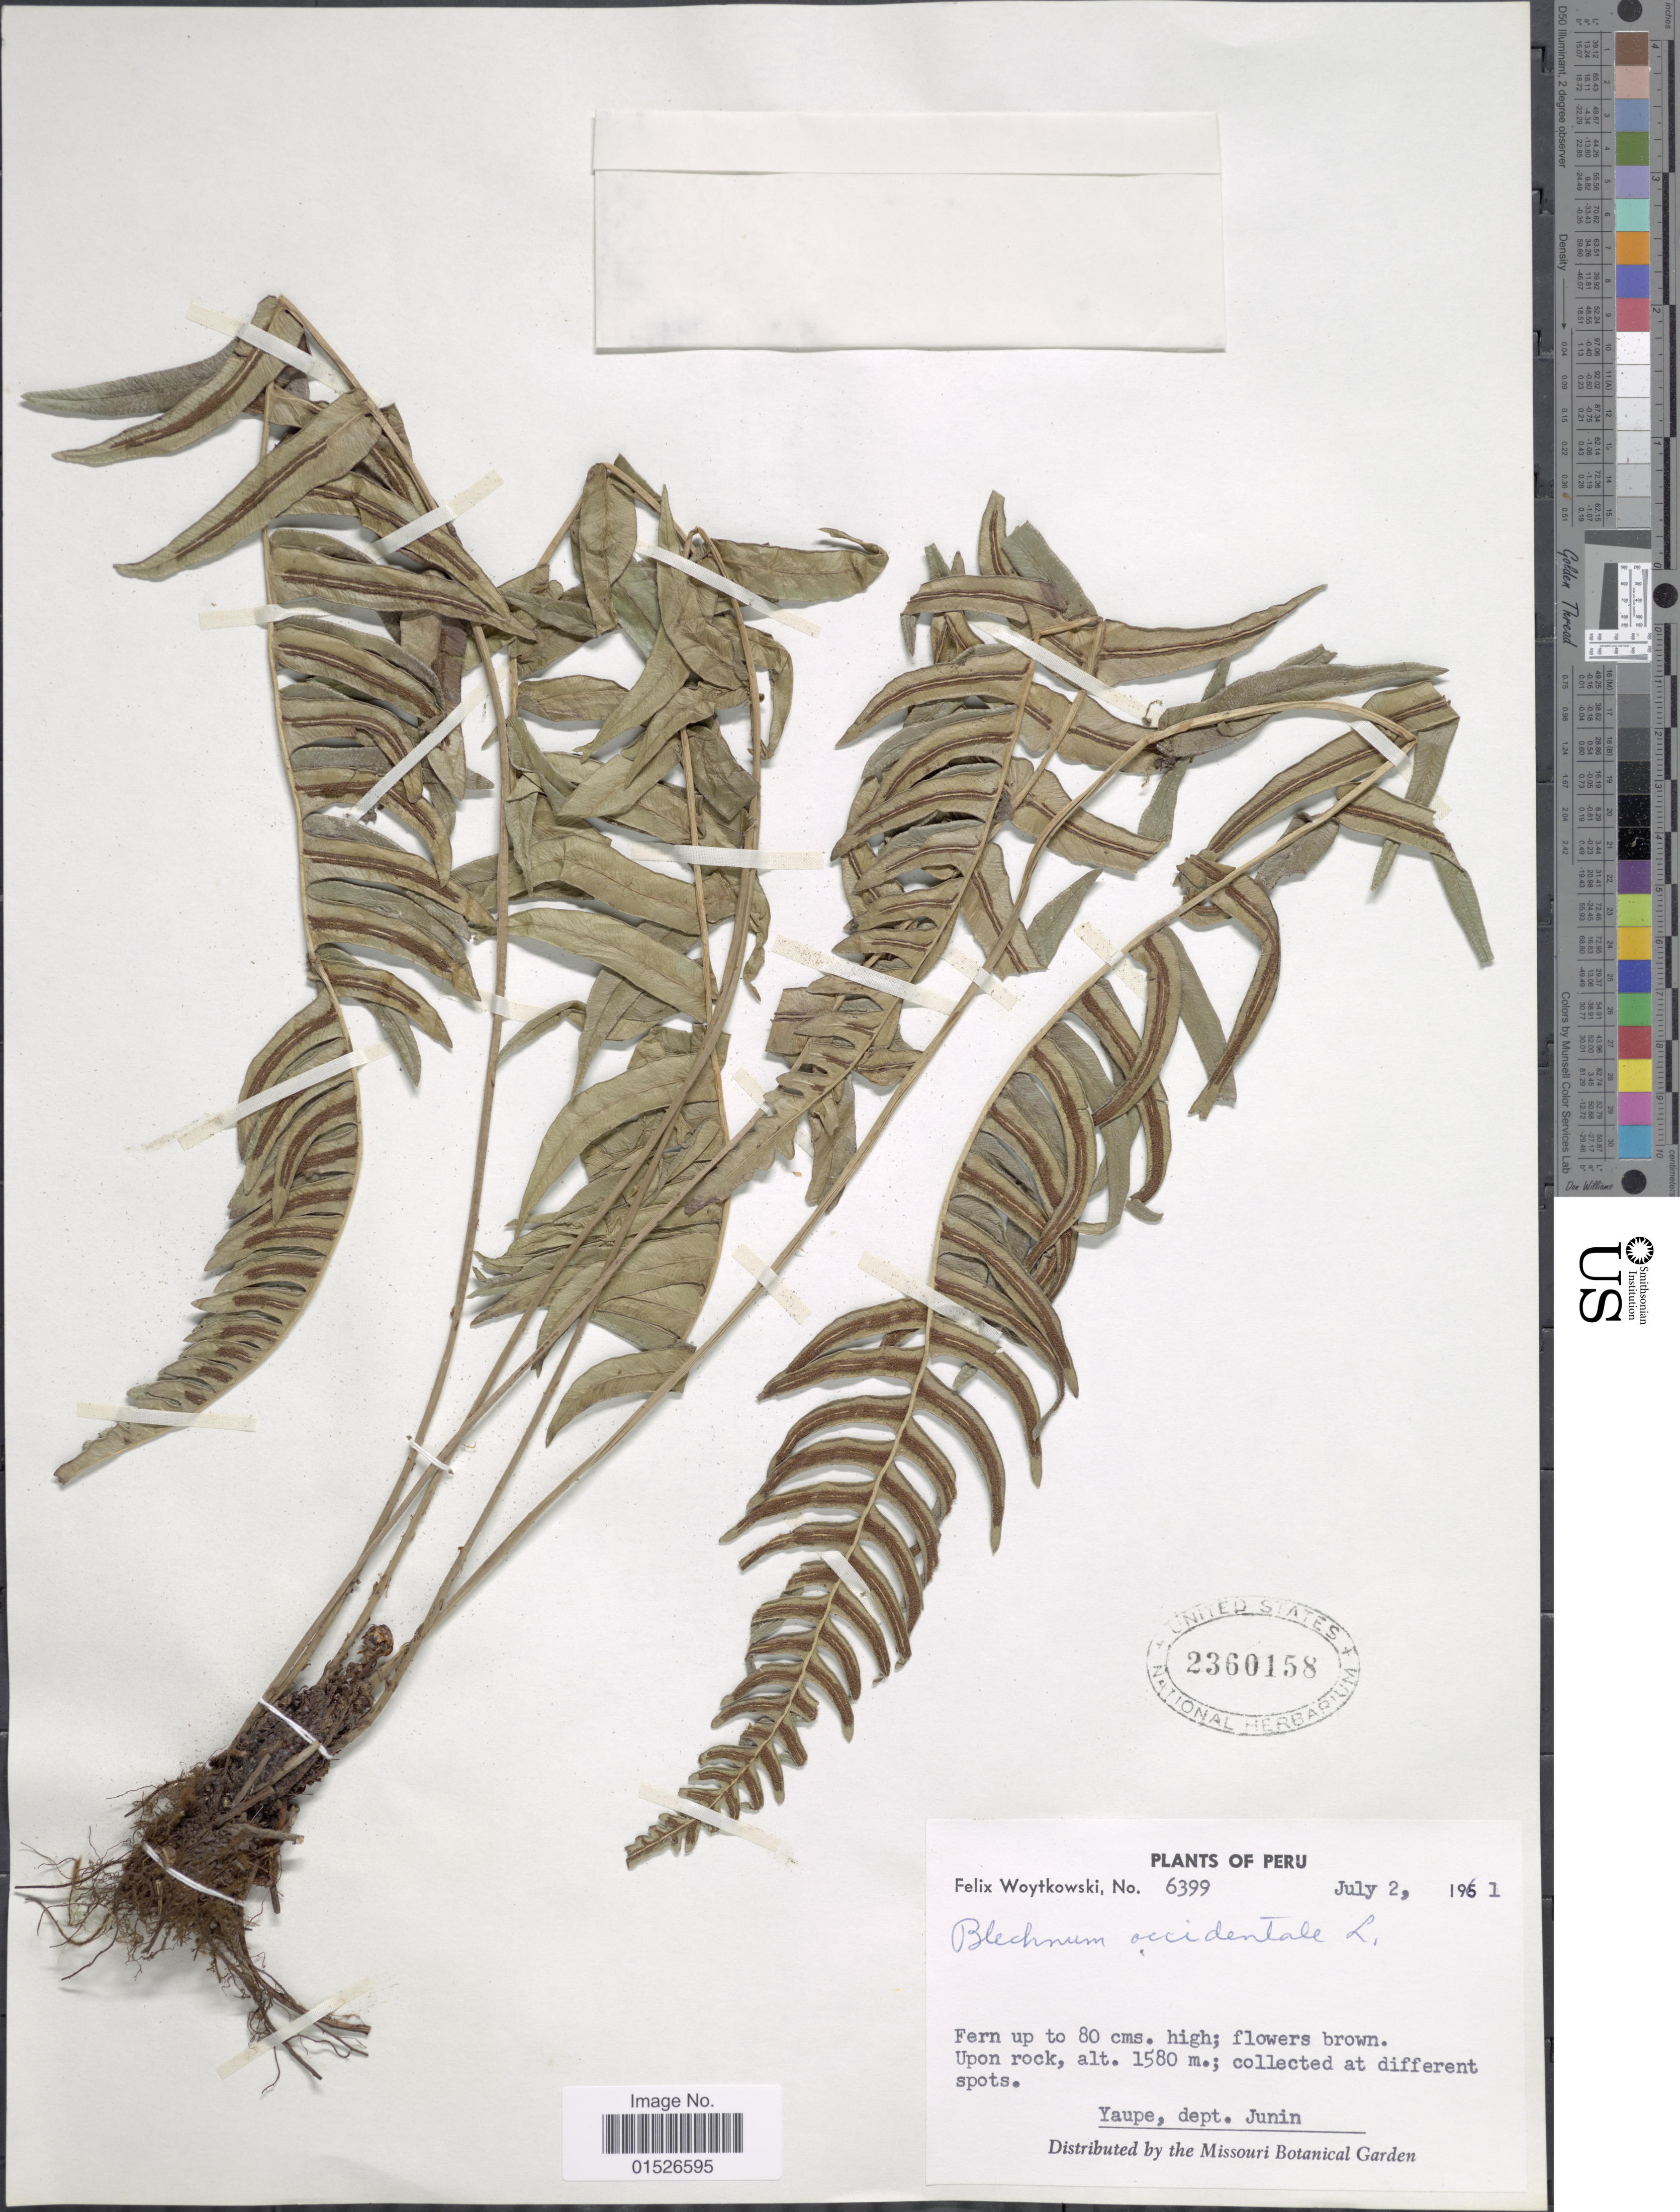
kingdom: Plantae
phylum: Tracheophyta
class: Polypodiopsida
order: Polypodiales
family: Blechnaceae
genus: Blechnum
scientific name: Blechnum occidentale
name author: L.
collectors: F. Woytkowski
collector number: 6399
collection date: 1961-07-02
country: Peru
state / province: Junín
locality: Yaupe, dept. Junin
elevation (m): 1580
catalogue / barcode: US 2360158